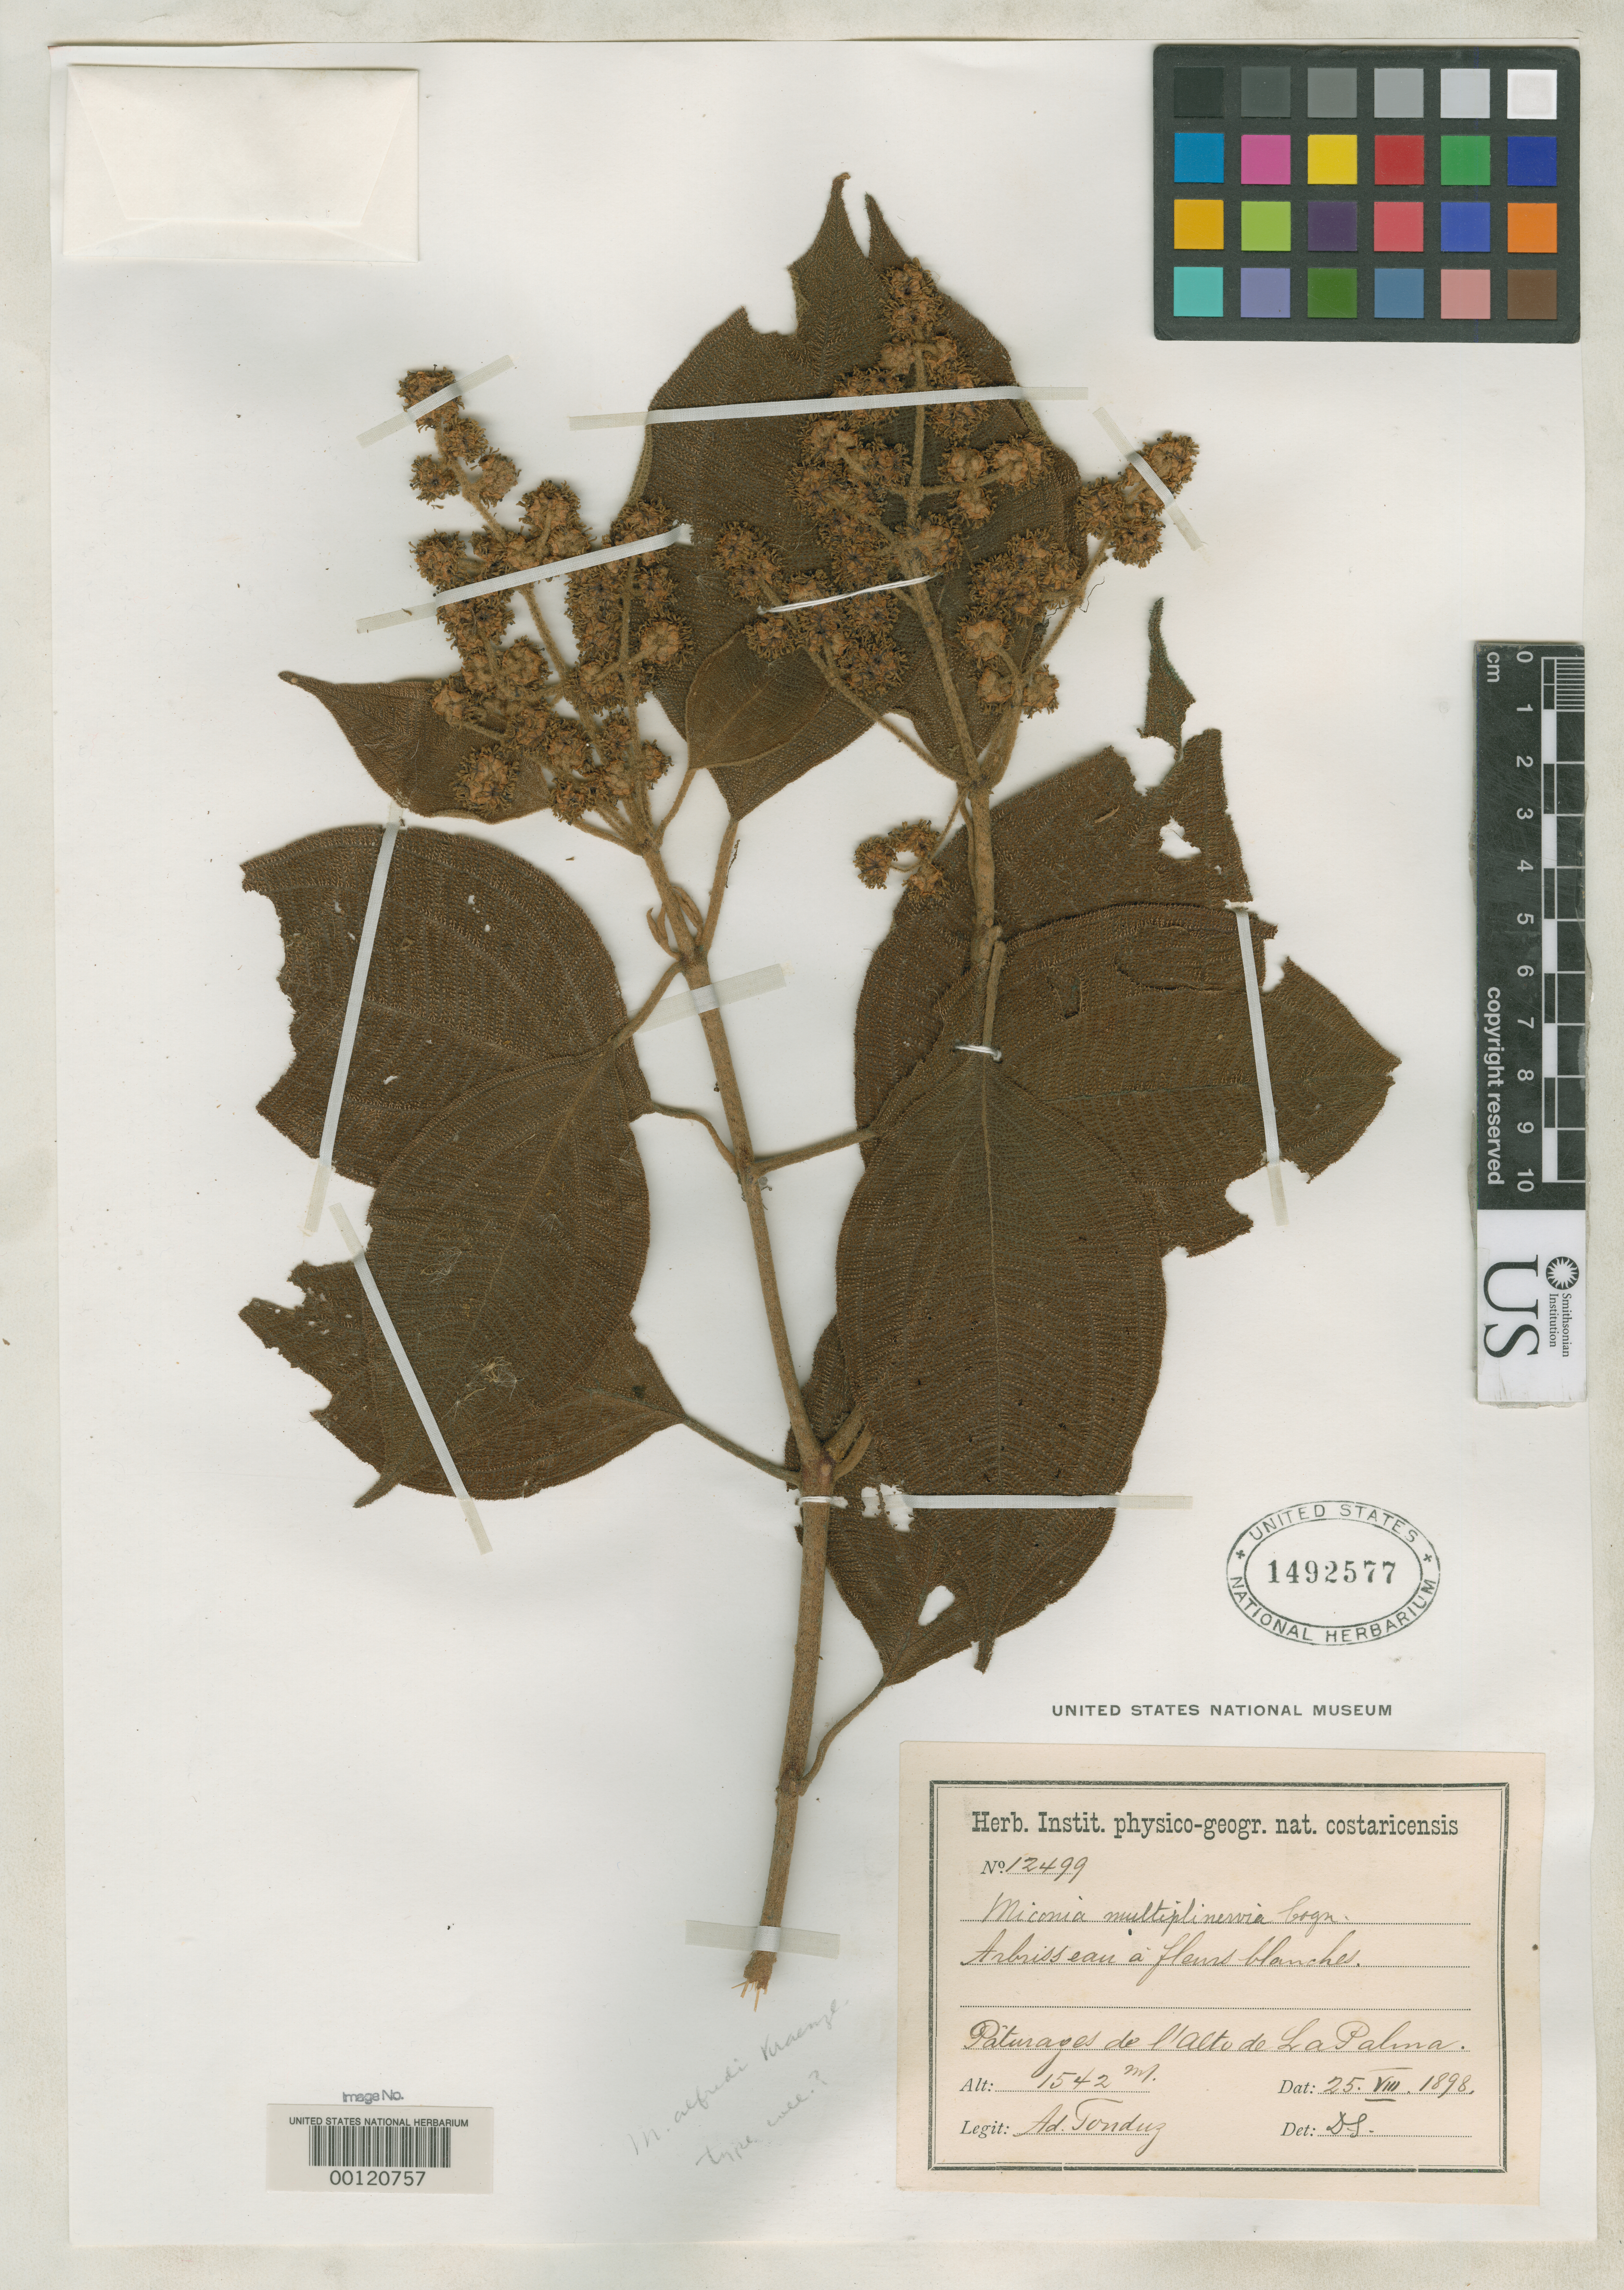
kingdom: Plantae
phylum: Tracheophyta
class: Magnoliopsida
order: Myrtales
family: Melastomataceae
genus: Miconia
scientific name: Miconia alfredi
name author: Kraenzl.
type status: Isotype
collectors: A. Tonduz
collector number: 12499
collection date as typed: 25 Aug 1898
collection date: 1898-08-25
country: Costa Rica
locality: Alto de La Palma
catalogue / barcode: US 1492577